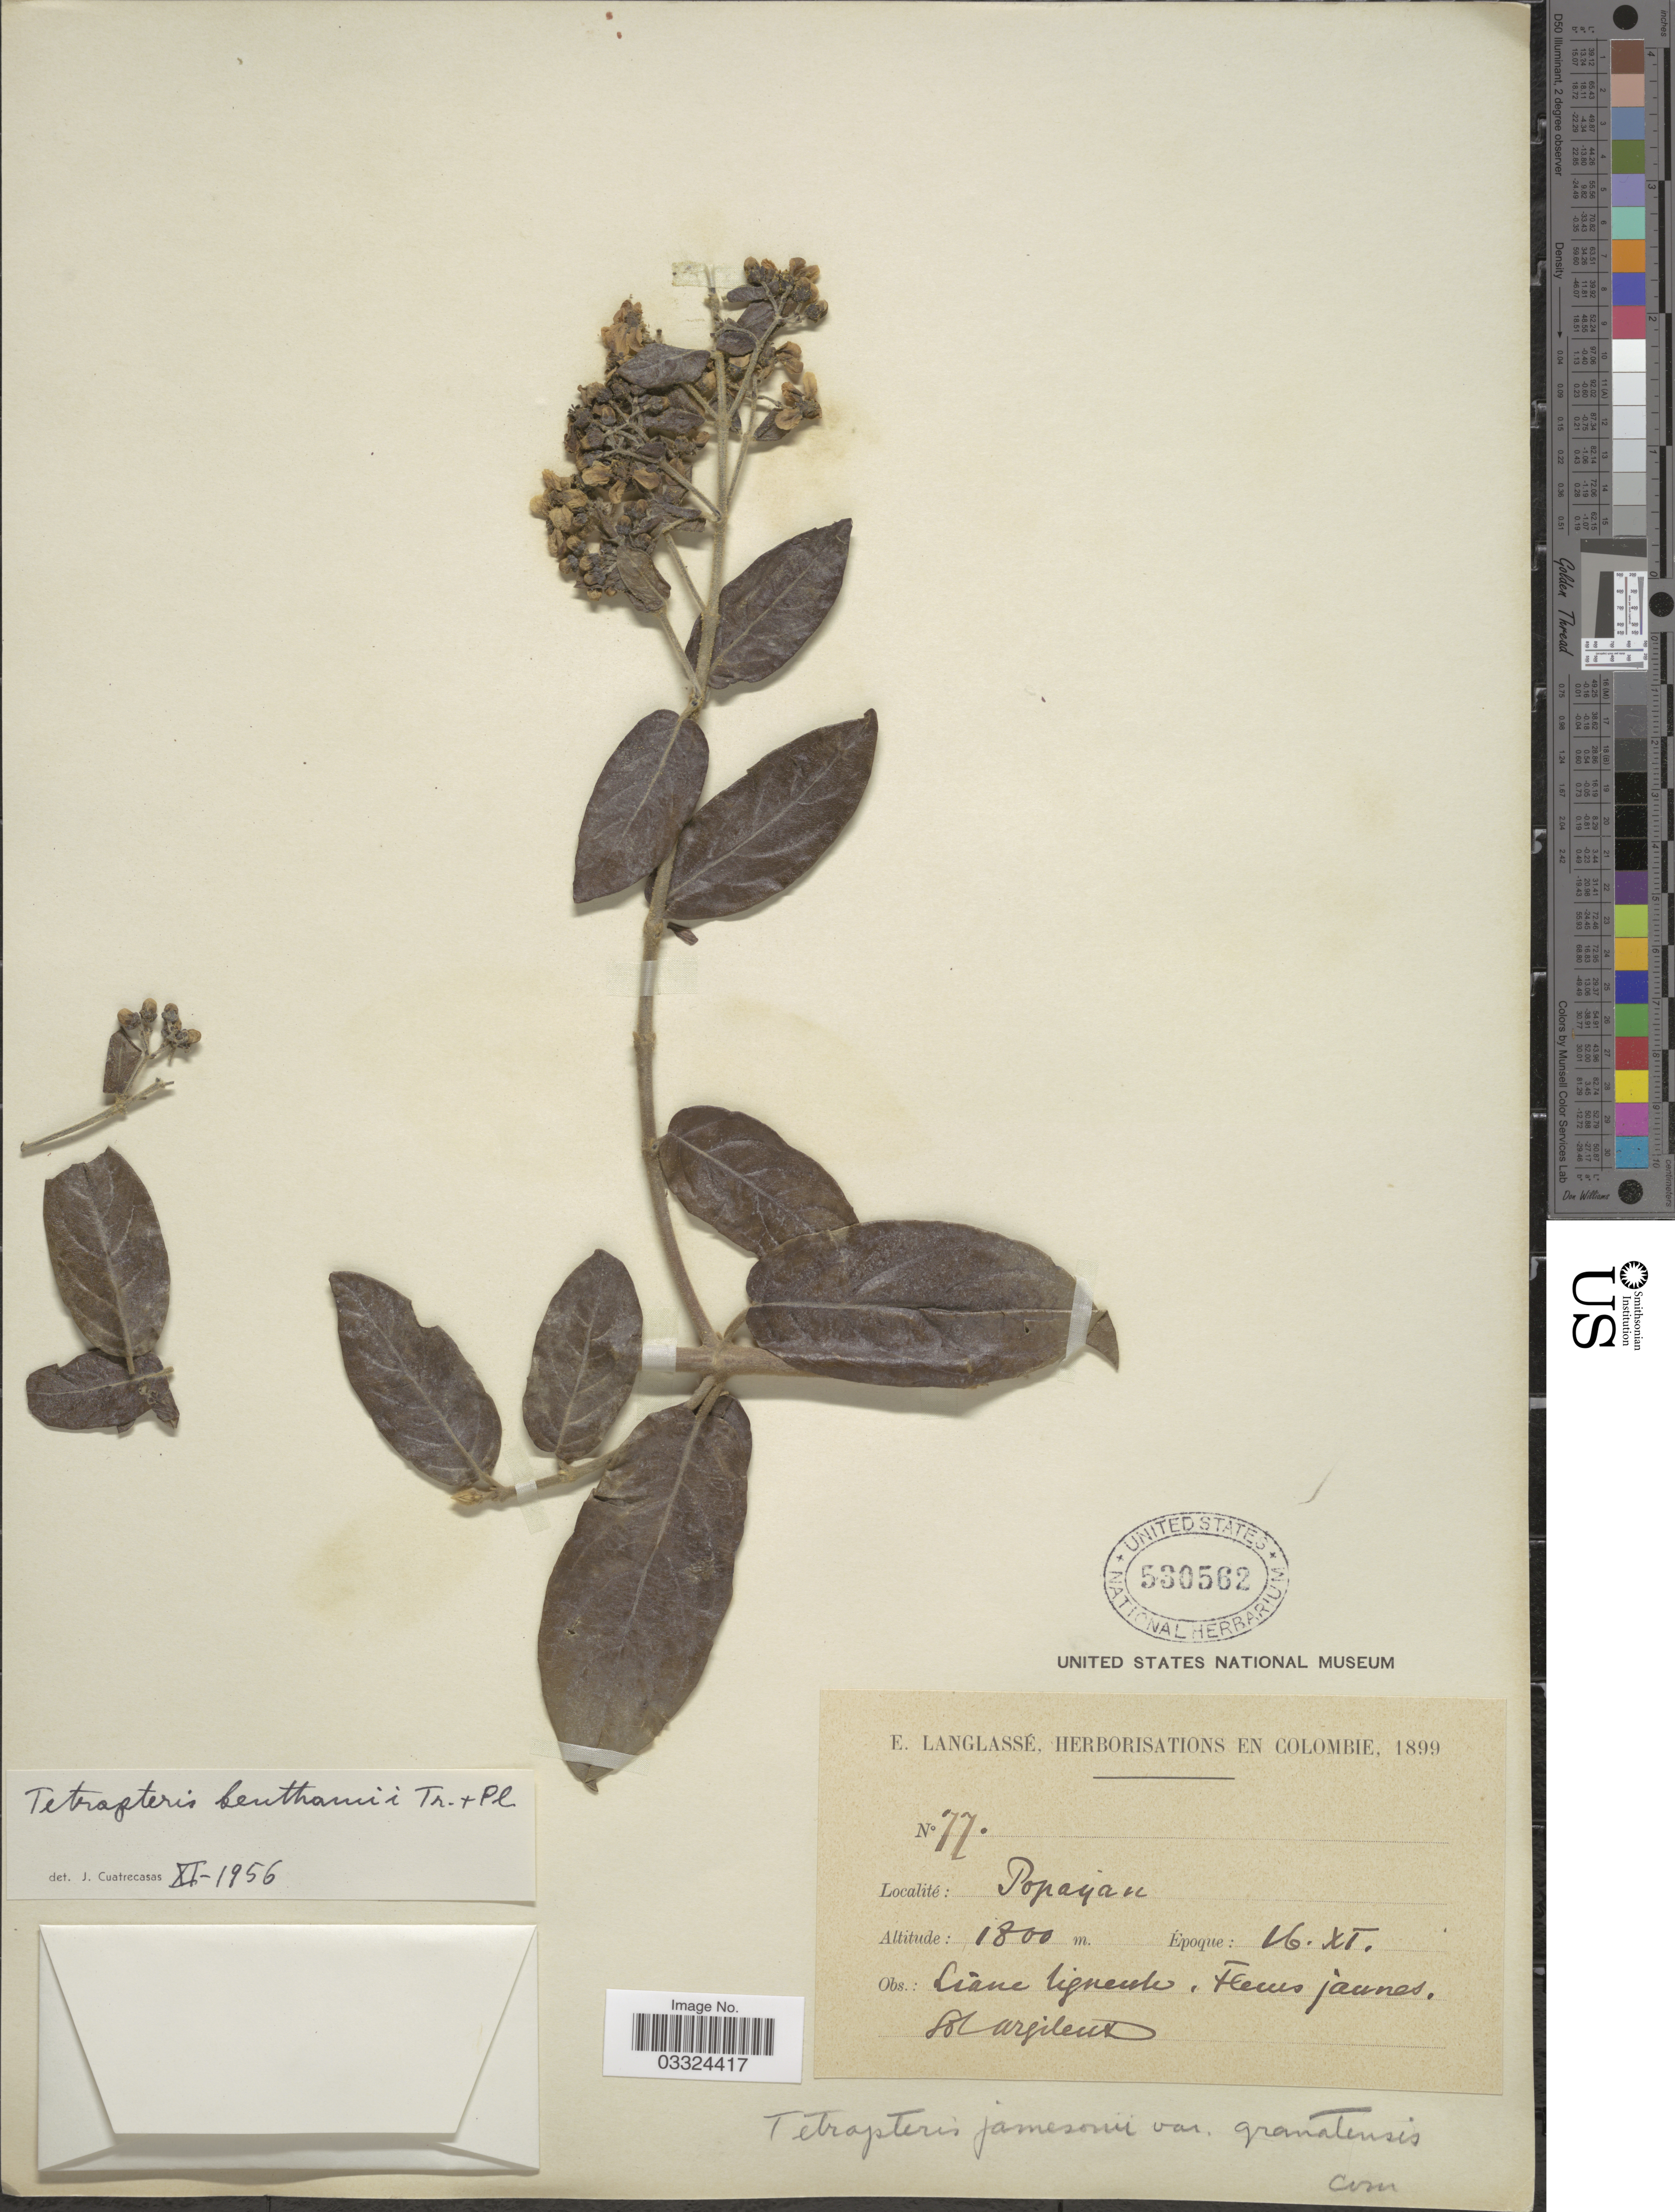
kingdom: Plantae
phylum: Tracheophyta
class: Magnoliopsida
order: Malpighiales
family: Malpighiaceae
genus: Tetrapterys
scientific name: Tetrapterys benthamii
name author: Triana & Planch.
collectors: E. Langlassé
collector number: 77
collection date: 1899-11-16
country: Colombia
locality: Popayán.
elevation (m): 1800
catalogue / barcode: US 530562